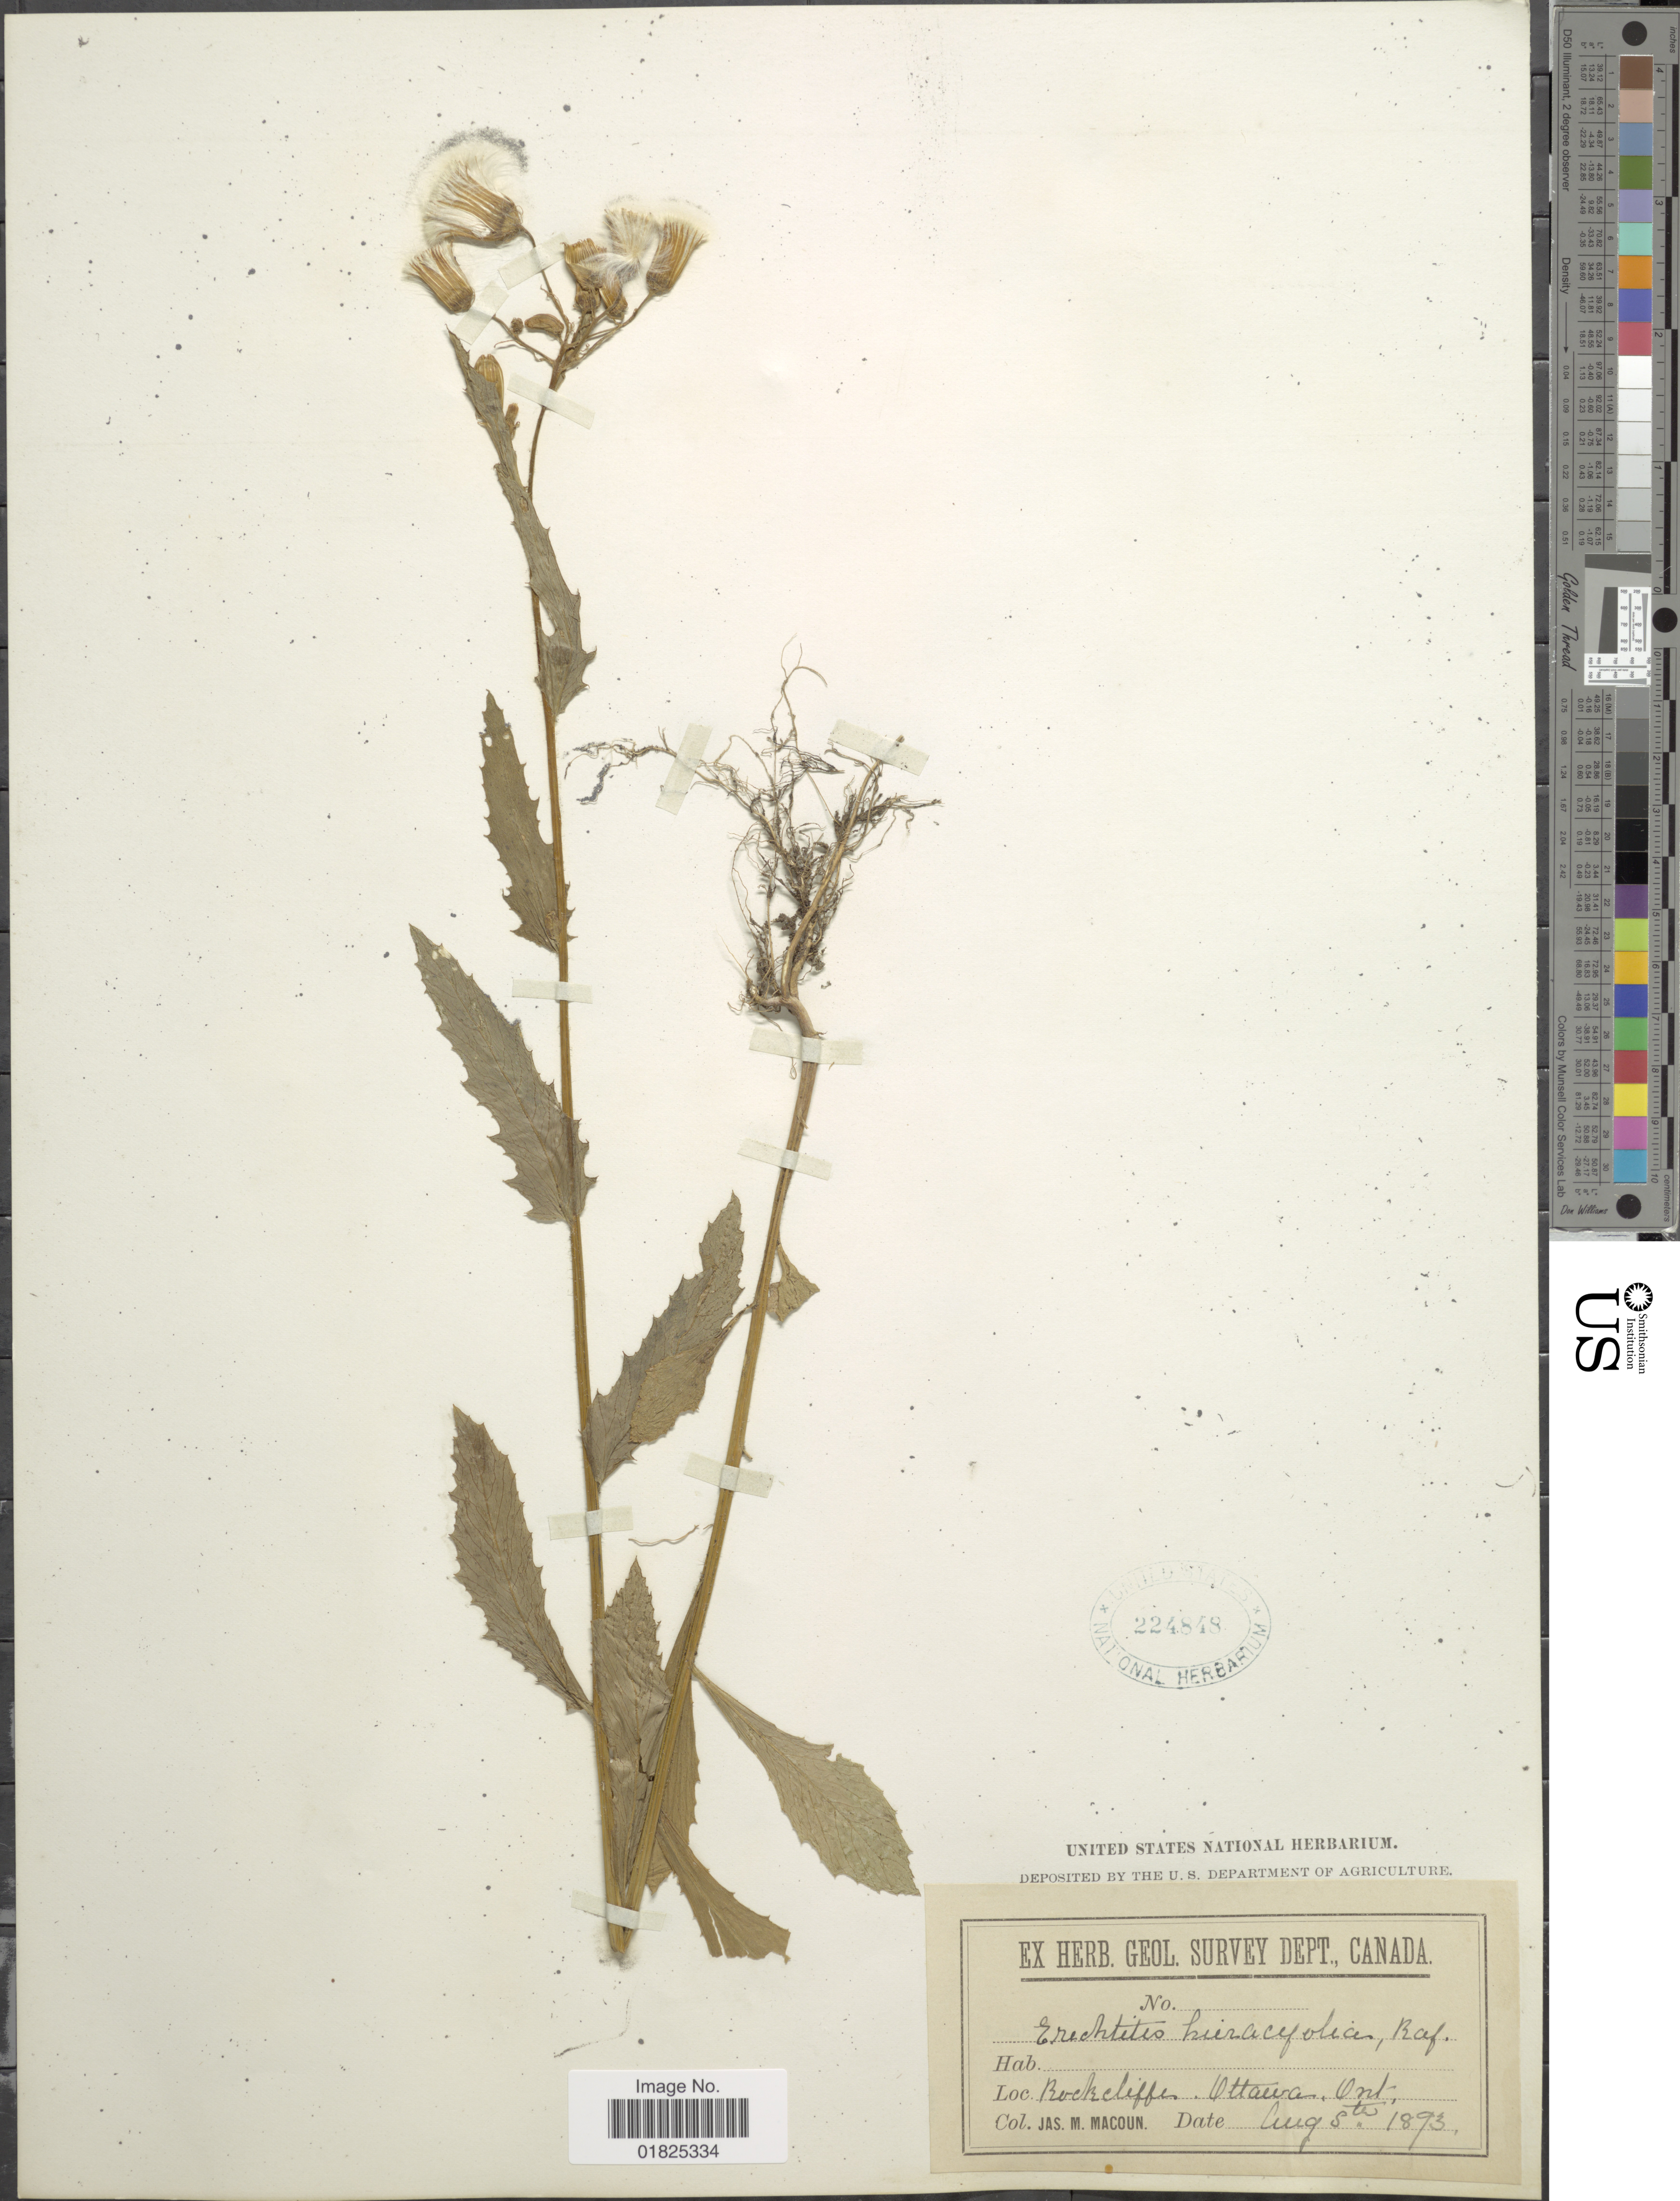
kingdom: Plantae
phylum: Tracheophyta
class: Magnoliopsida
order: Asterales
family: Asteraceae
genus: Erechtites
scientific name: Erechtites hieraciifolius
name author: (L.) Raf. ex DC.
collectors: J. M. Macoun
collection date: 1893-08-05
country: Canada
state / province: Ontario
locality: Rockcliffe Ottawa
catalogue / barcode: US 224848